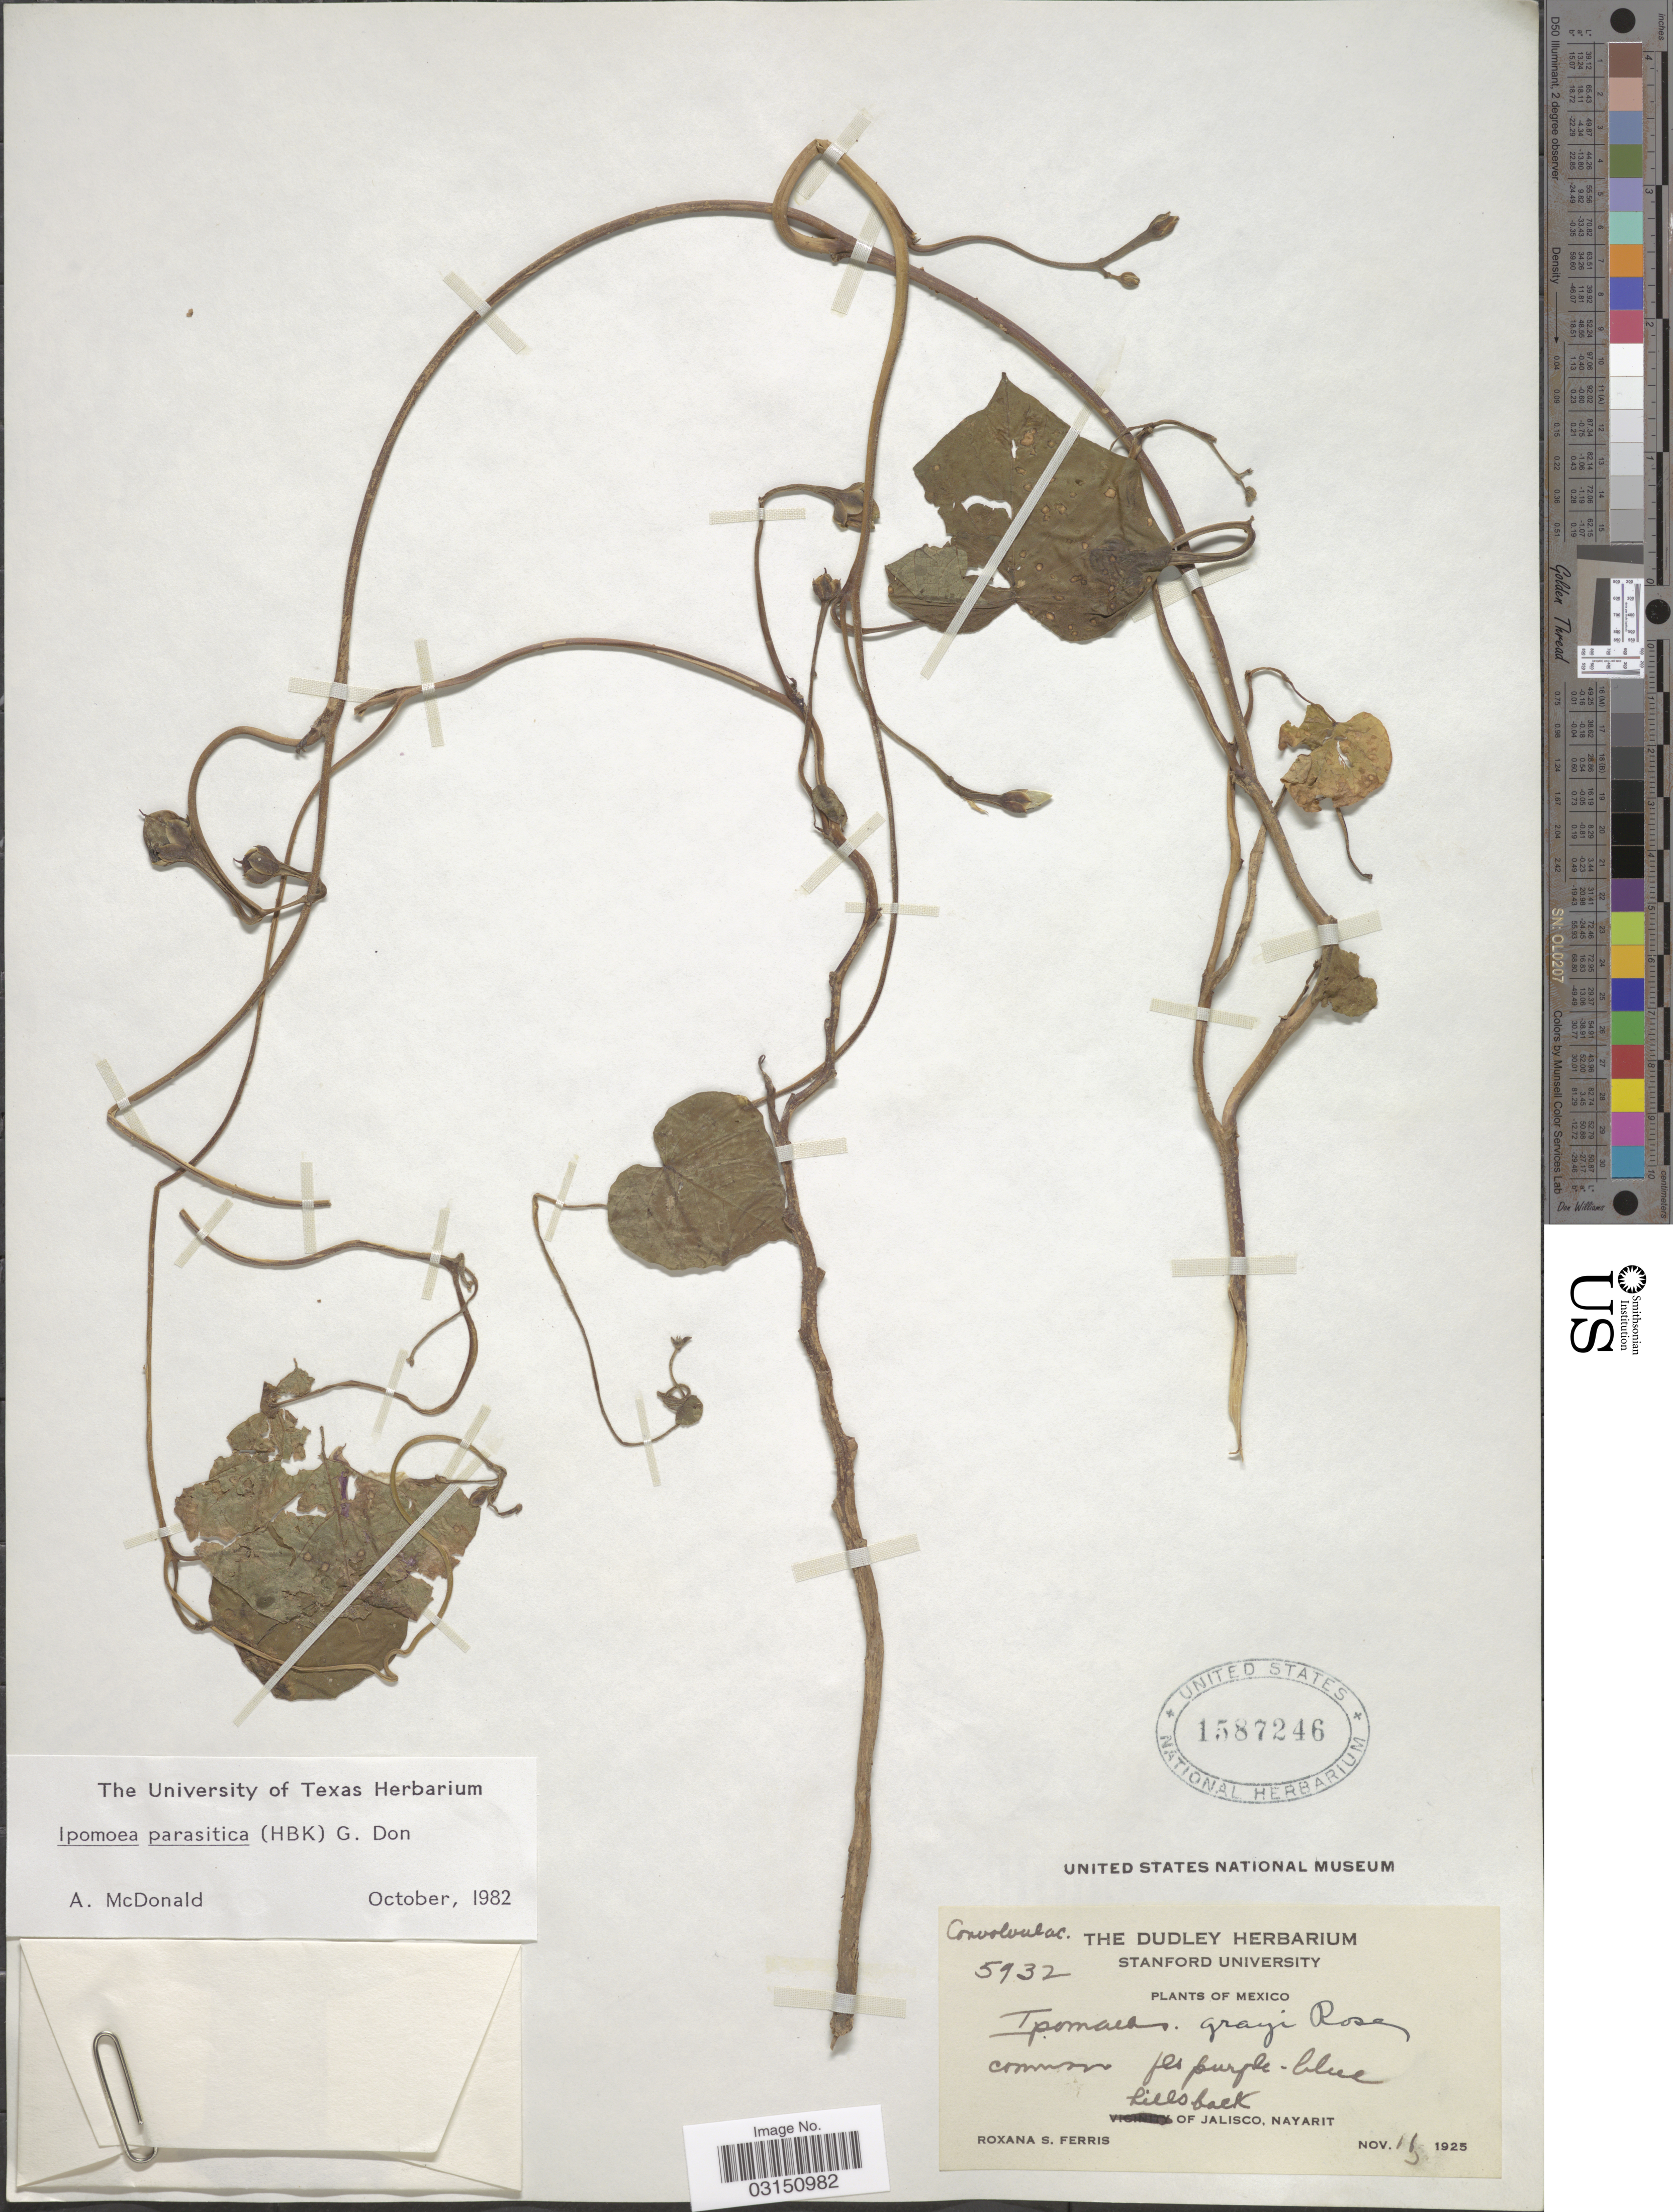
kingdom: Plantae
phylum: Tracheophyta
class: Magnoliopsida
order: Solanales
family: Convolvulaceae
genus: Ipomoea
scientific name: Ipomoea parasitica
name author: (Kunth) G. Don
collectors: R. S. Ferris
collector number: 5932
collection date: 1925-11-11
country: Mexico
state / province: Nayarit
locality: Hills back of Jalisco.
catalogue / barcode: US 1587246